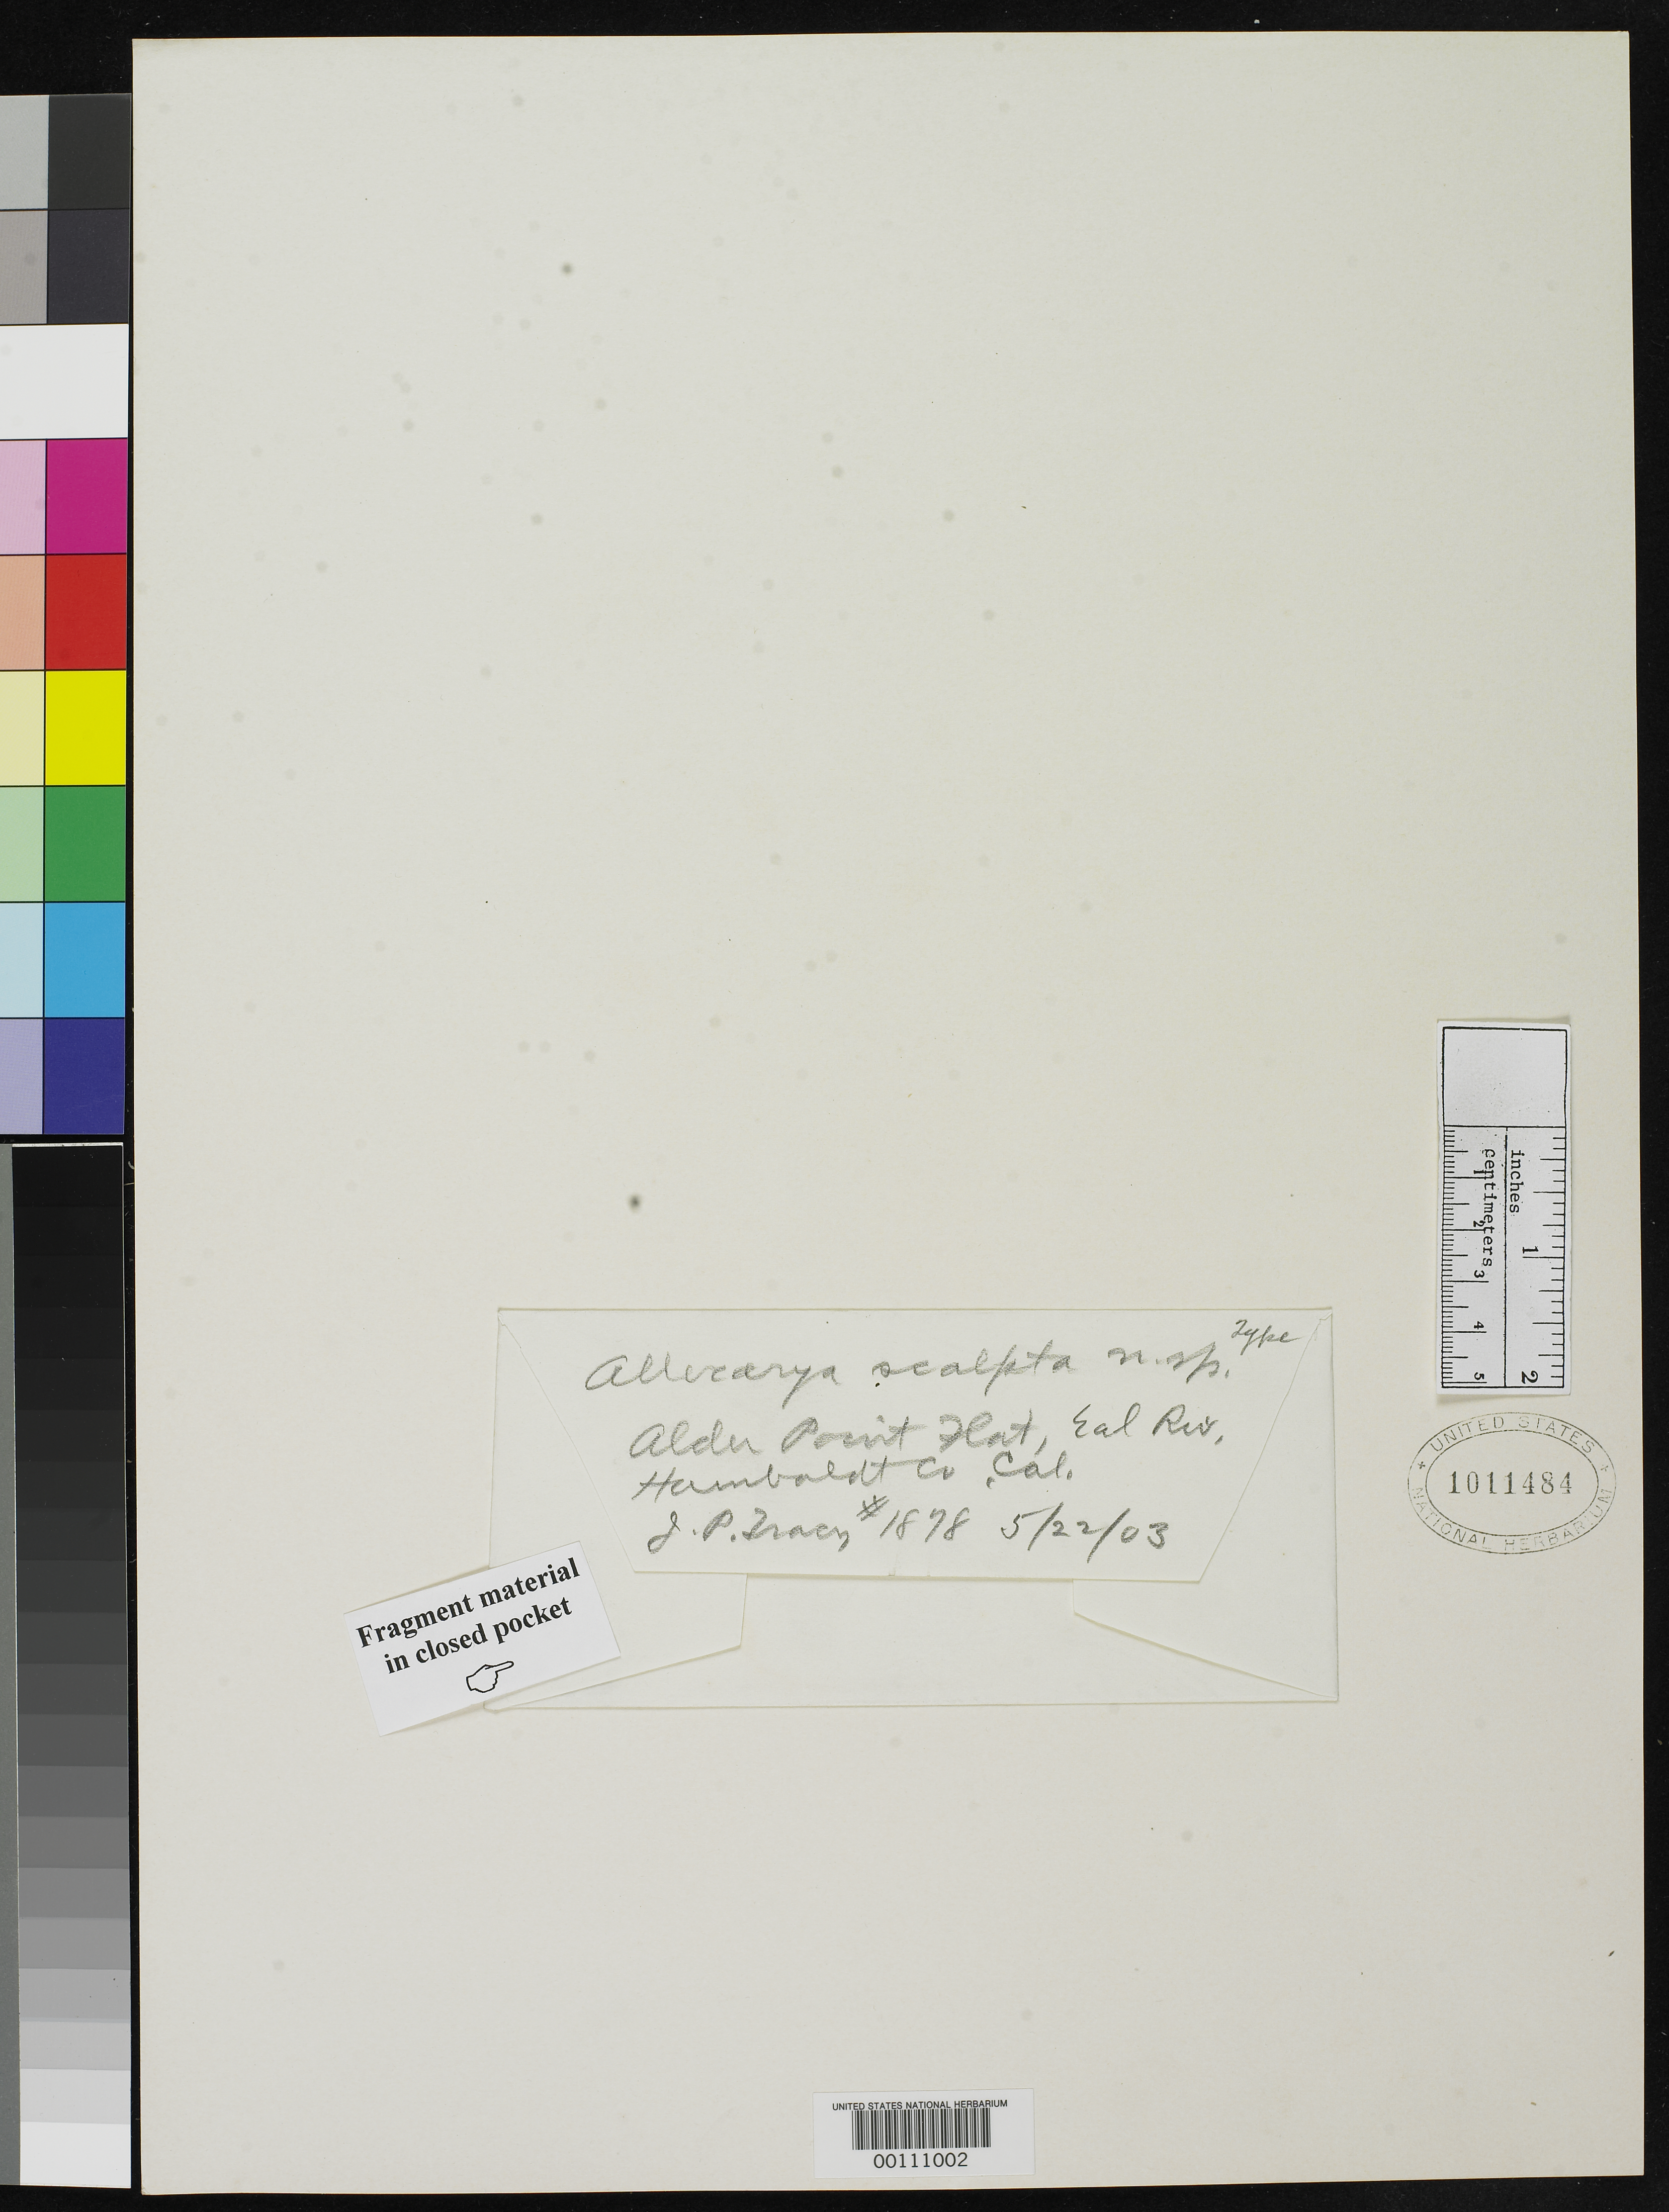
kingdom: Plantae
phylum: Tracheophyta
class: Magnoliopsida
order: Boraginales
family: Boraginaceae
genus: Allocarya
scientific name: Allocarya scalpta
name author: Piper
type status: Isotype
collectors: J. Tracy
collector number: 1878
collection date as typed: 22 May 1913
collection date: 1913-05-22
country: United States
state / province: California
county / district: Humboldt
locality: Eel River, Alder Point Flat.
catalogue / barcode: US 1011484